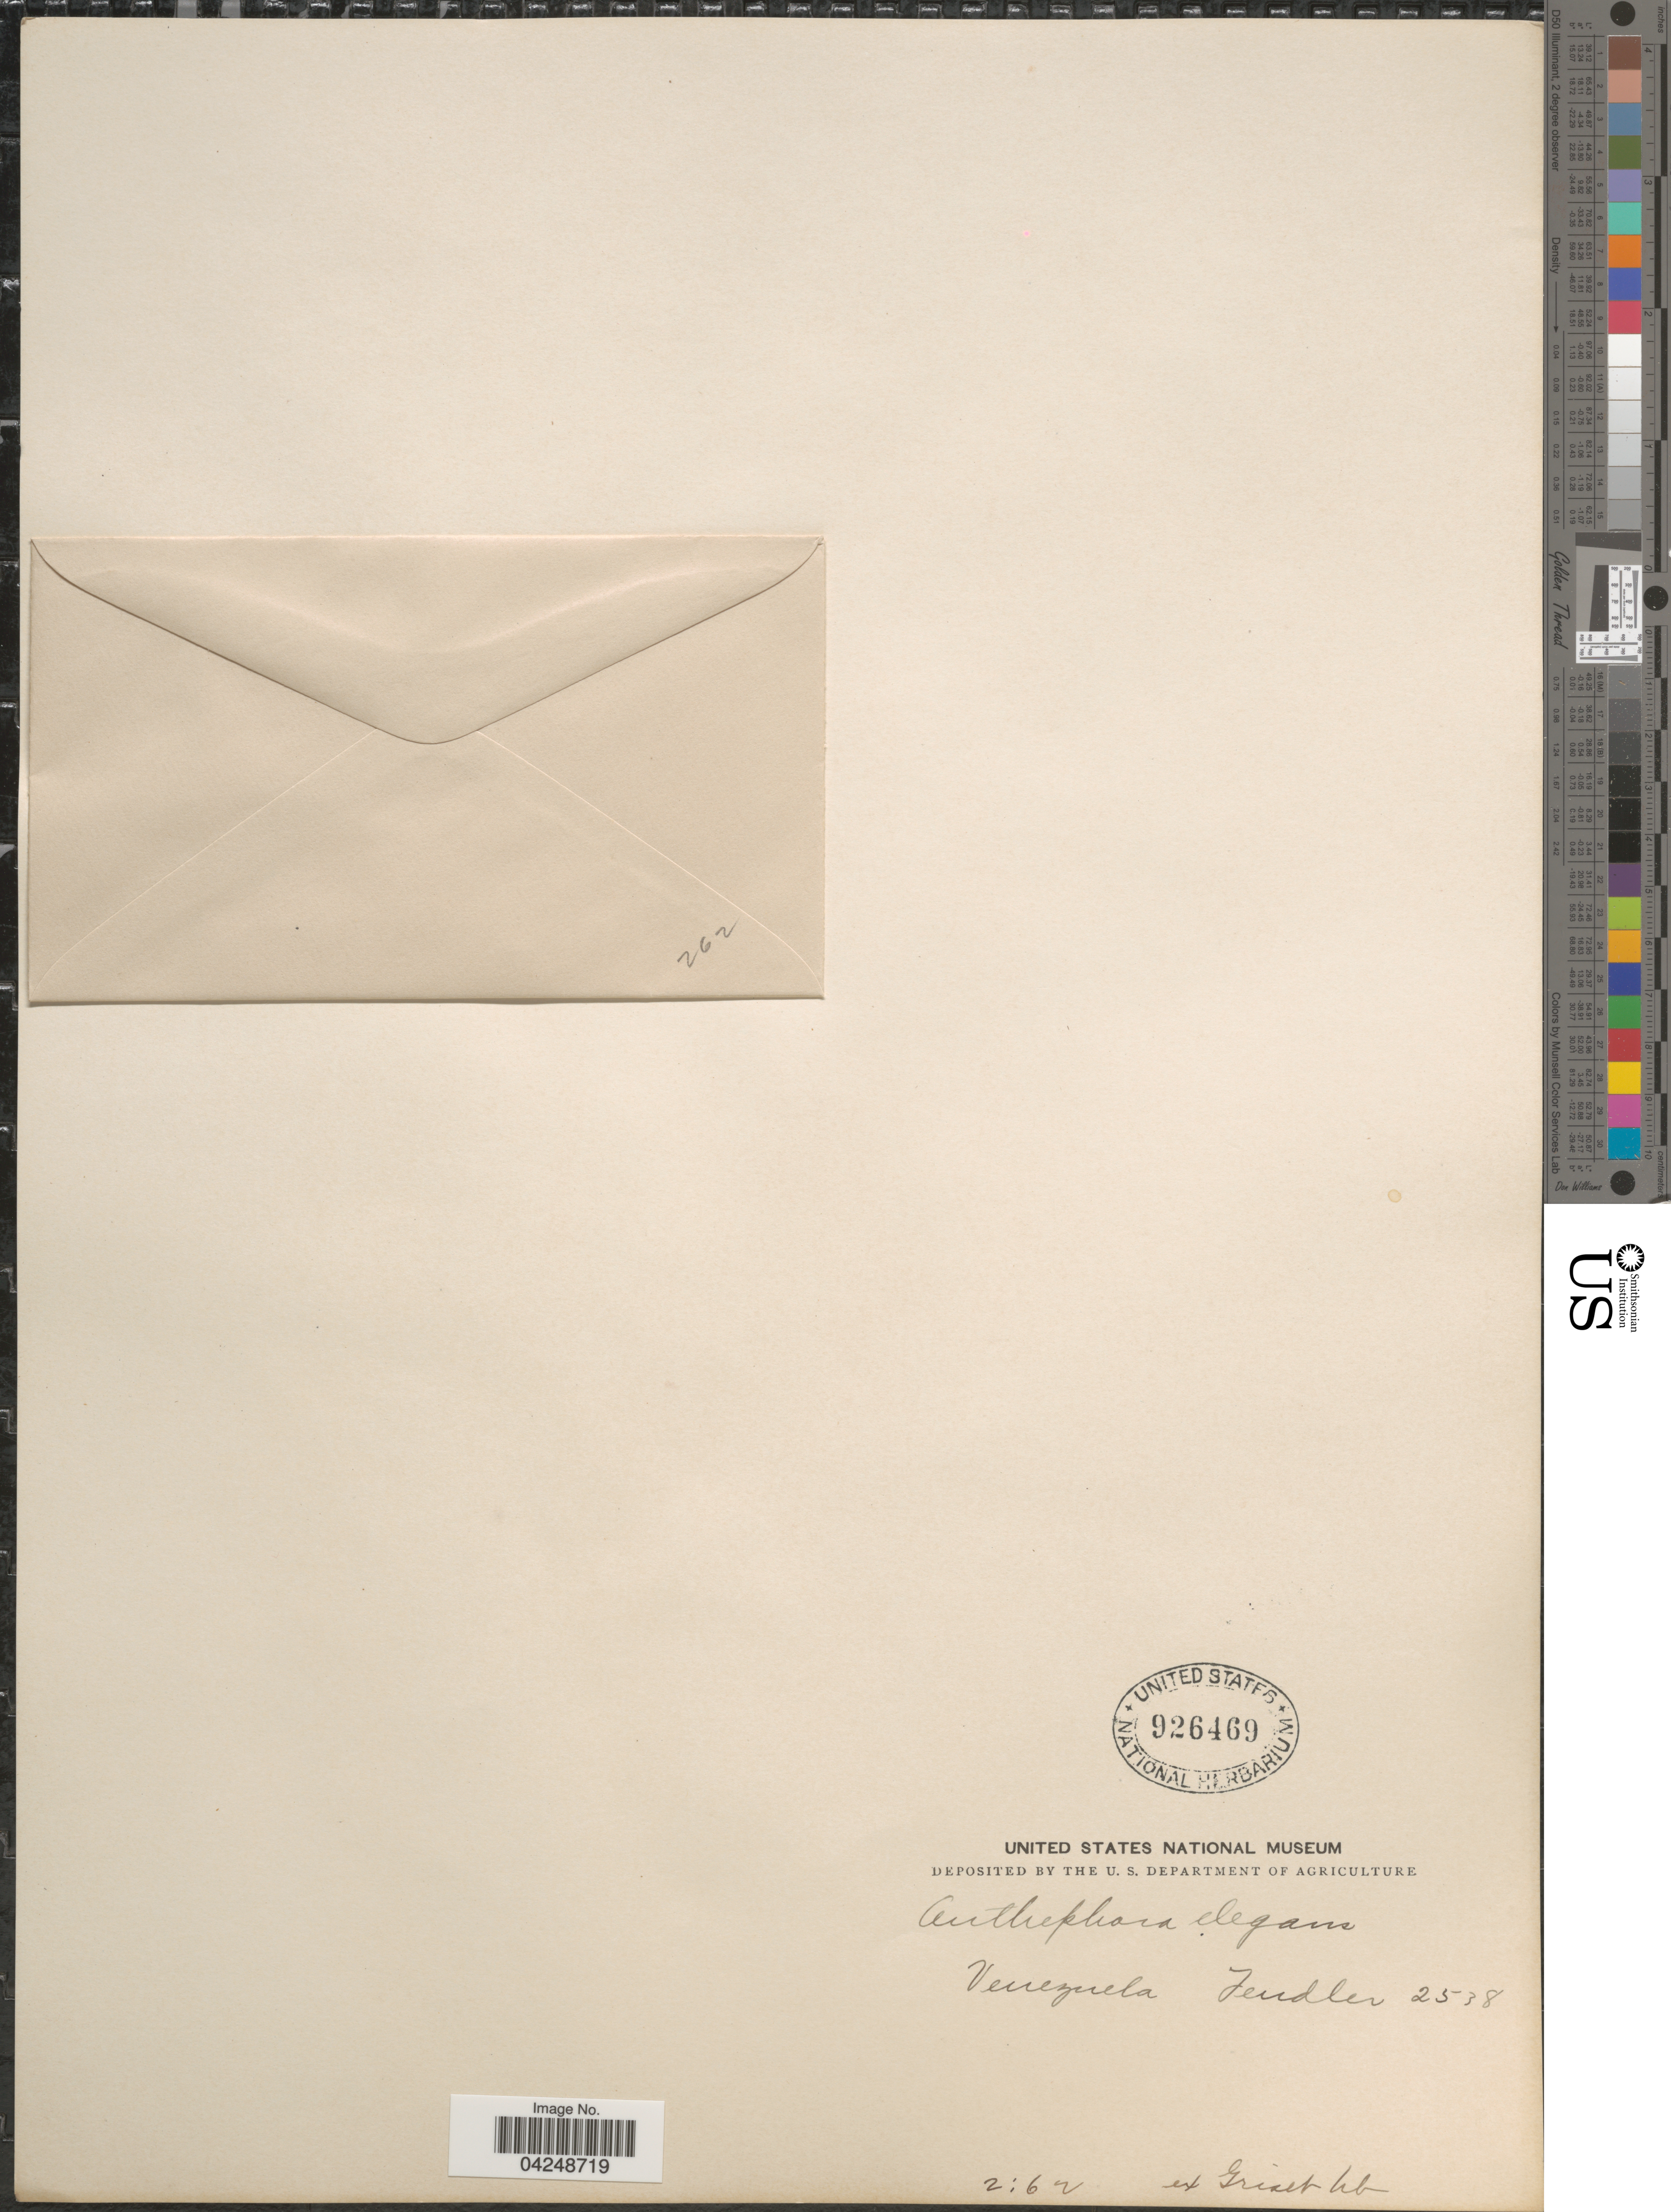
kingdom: Plantae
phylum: Tracheophyta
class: Liliopsida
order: Poales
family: Poaceae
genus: Anthephora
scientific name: Anthephora hermaphrodita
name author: (L.) Kuntze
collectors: -. Fendler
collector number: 2538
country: Venezuela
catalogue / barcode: US 926469